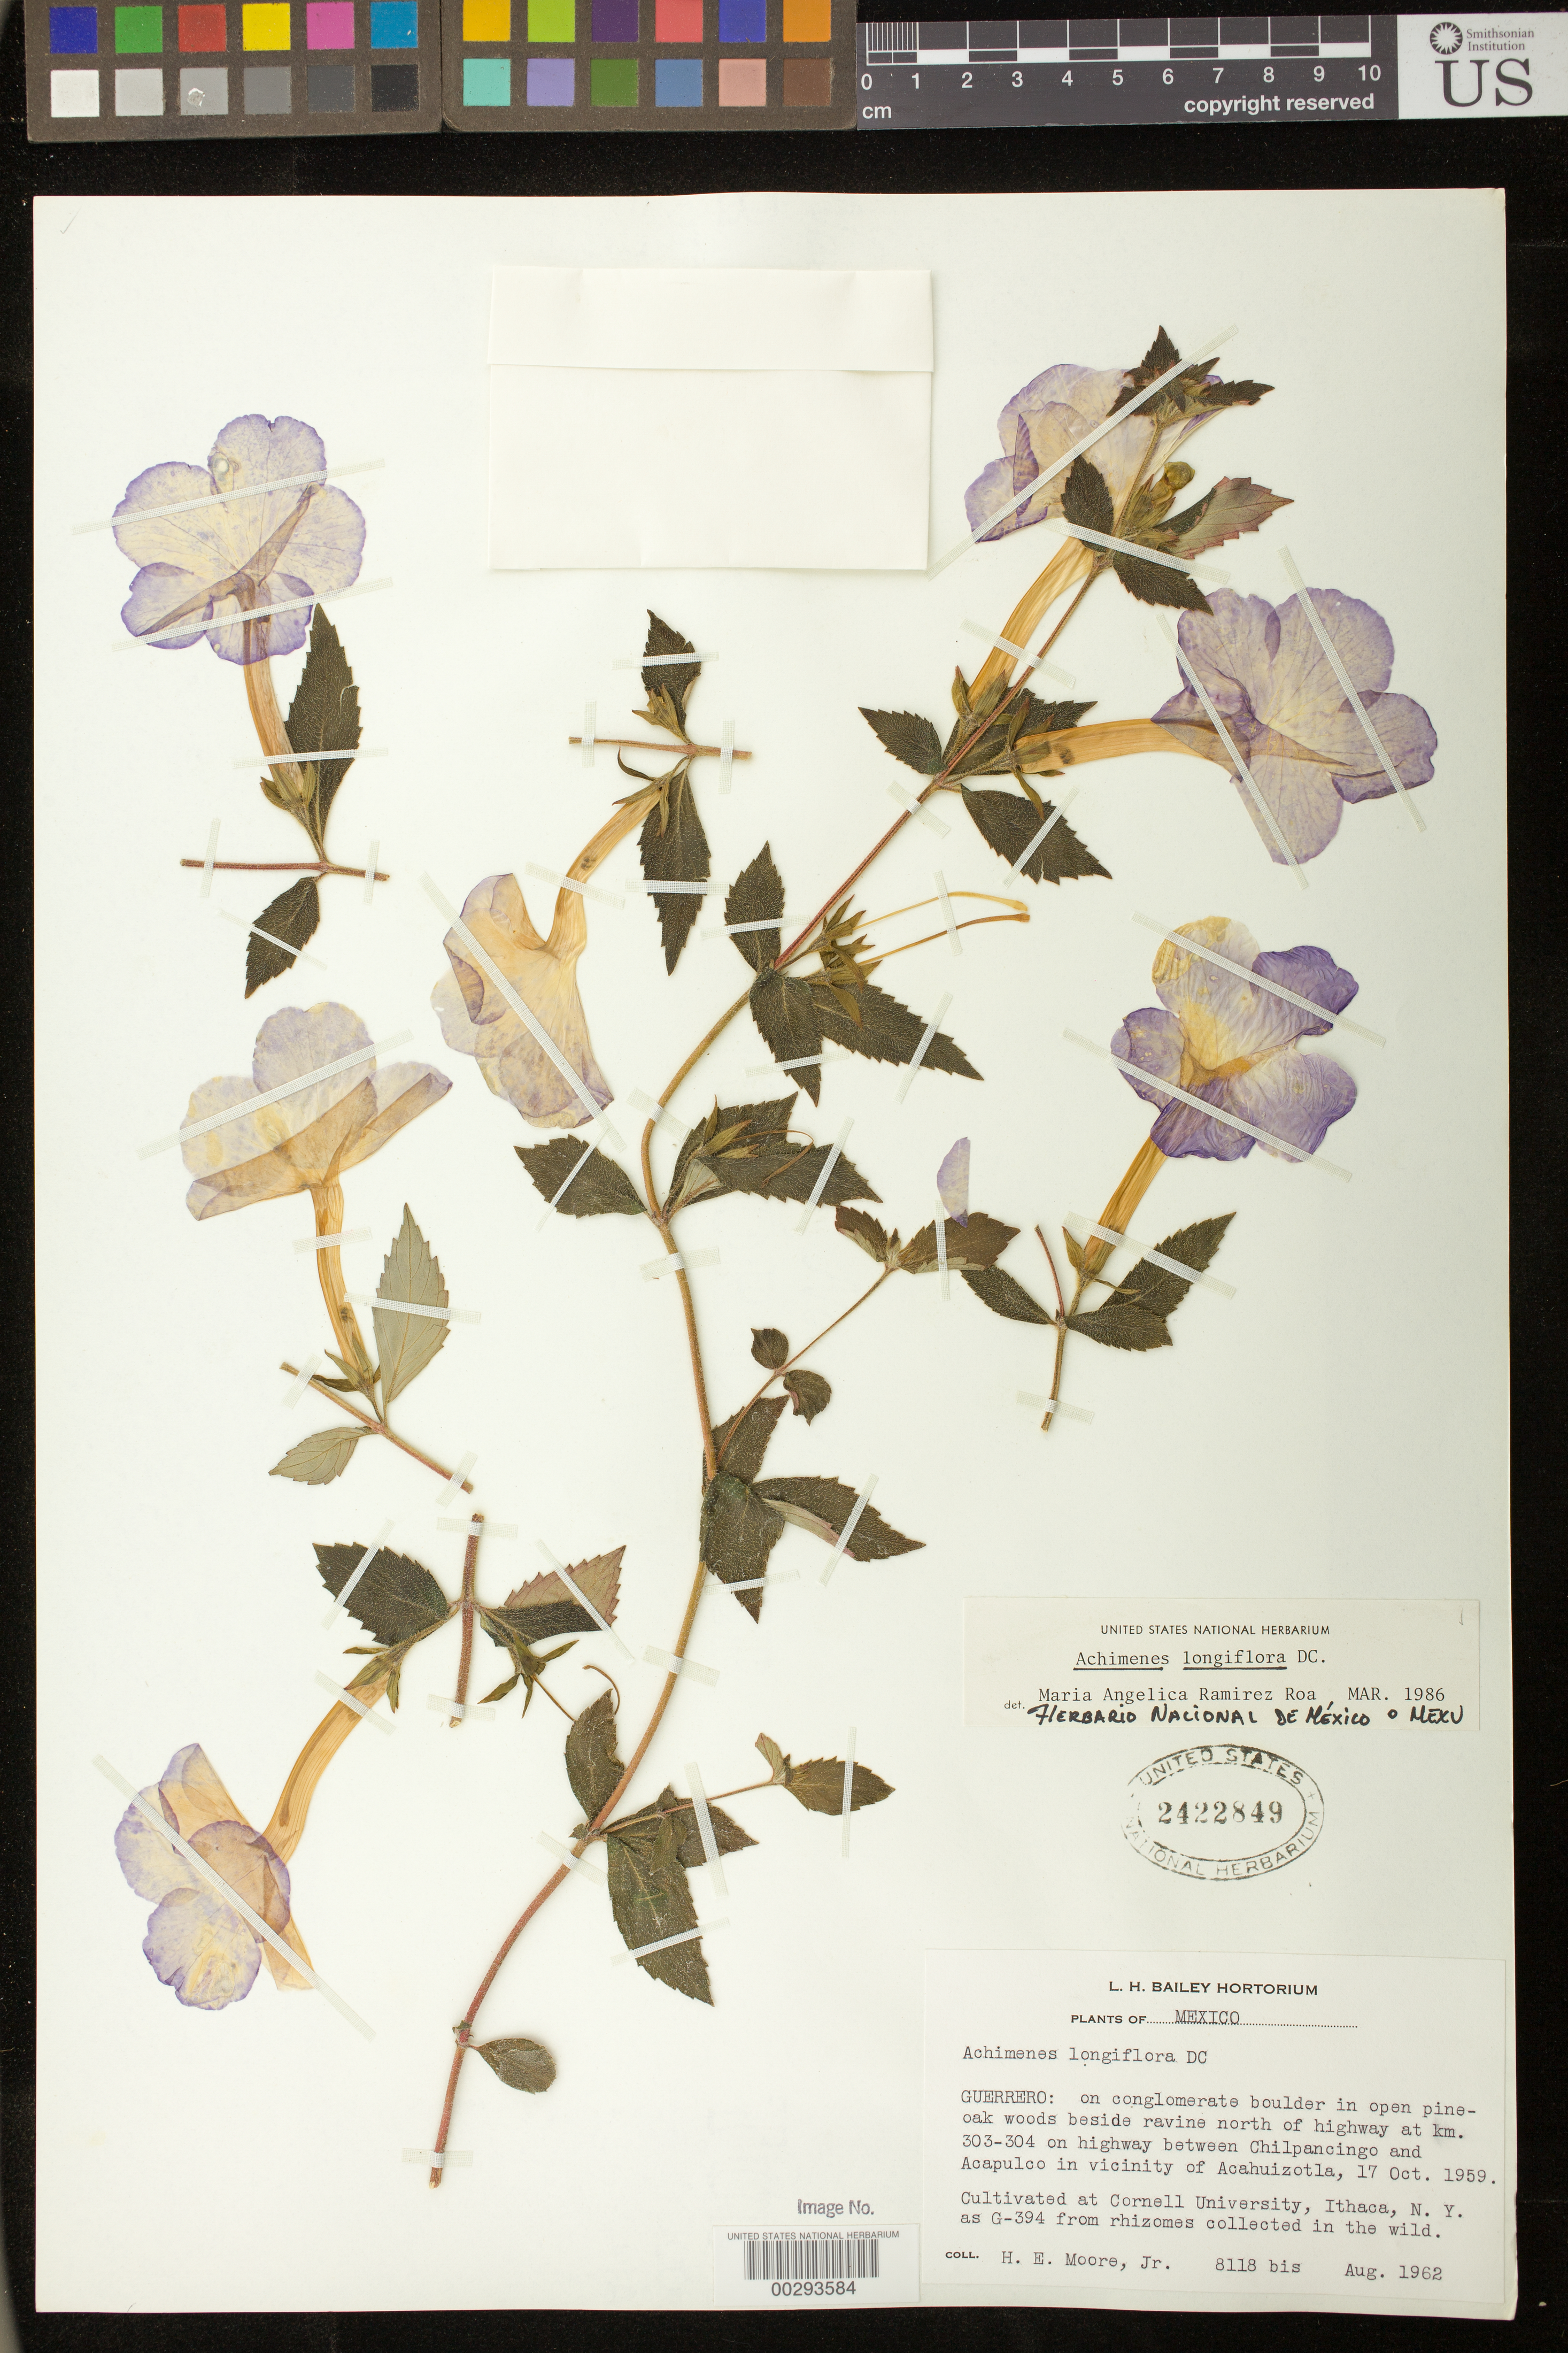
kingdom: Plantae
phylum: Tracheophyta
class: Magnoliopsida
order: Lamiales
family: Gesneriaceae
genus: Achimenes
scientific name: Achimenes longiflora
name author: DC.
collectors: H. E. Moore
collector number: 8118 bis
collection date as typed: Aug 1962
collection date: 1962-08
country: Mexico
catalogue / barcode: US 2422849